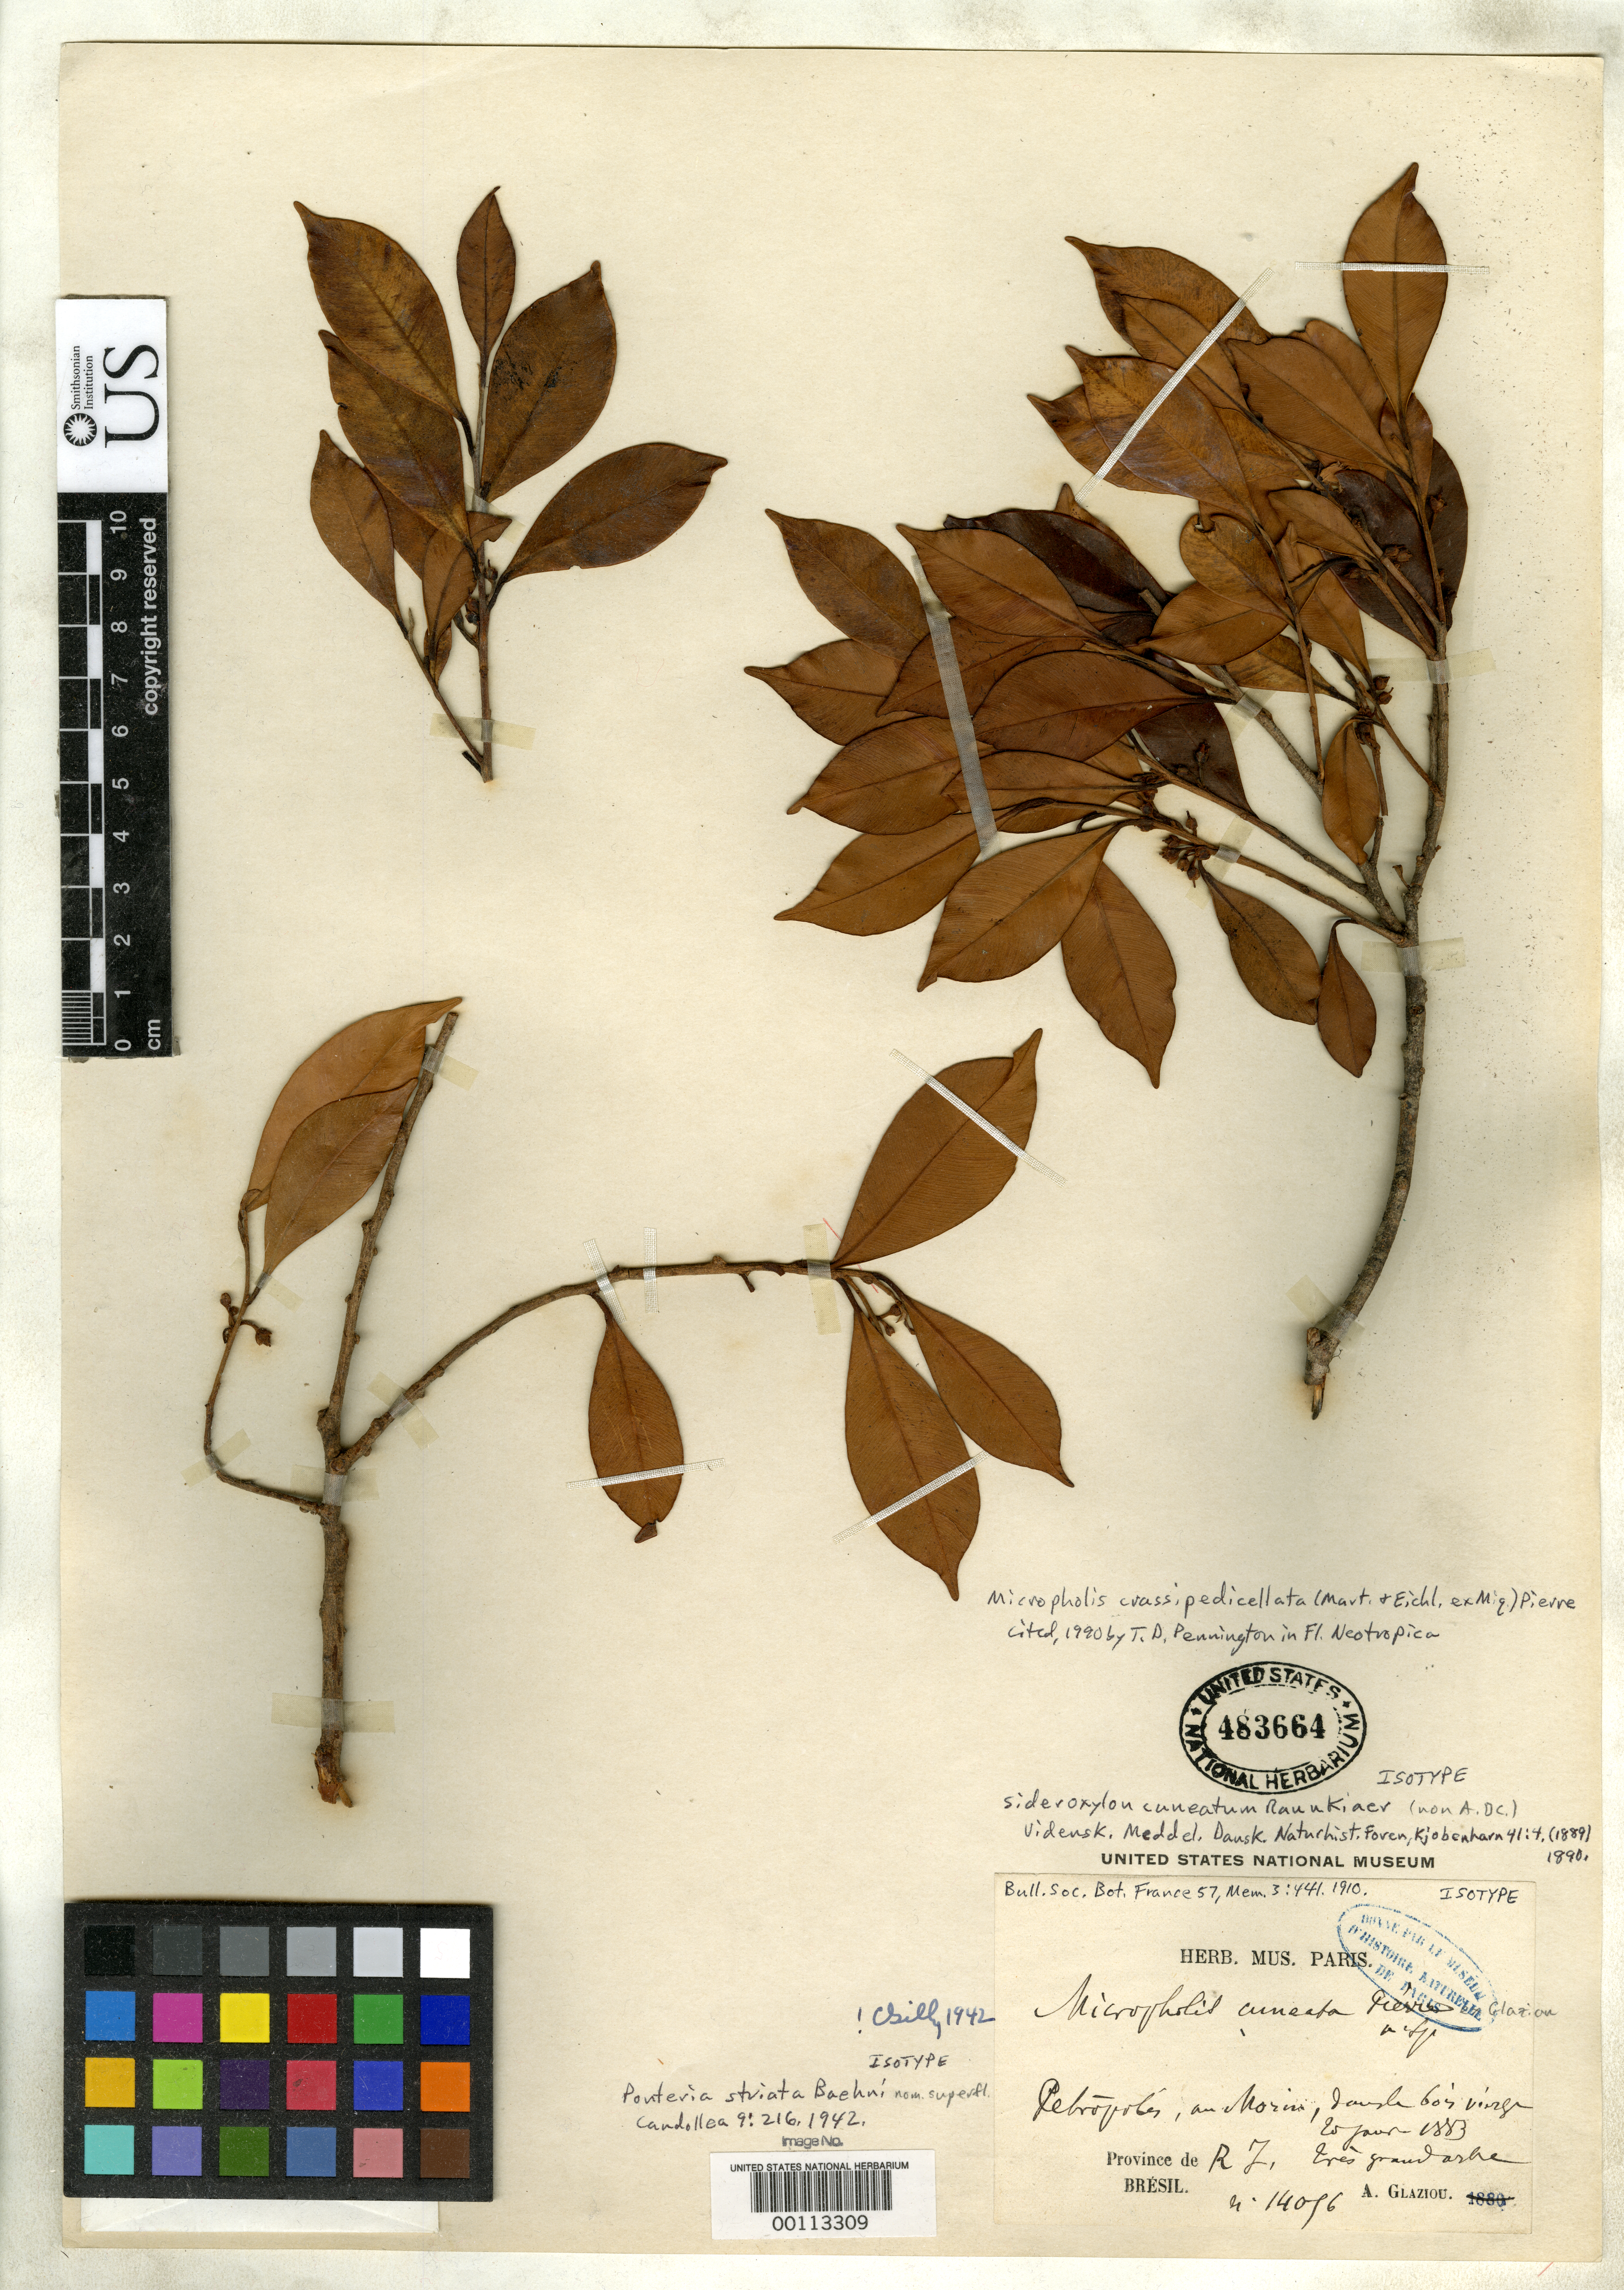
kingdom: Plantae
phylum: Tracheophyta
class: Magnoliopsida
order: Ericales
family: Sapotaceae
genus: Sideroxylon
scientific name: Sideroxylon cuneatum Raunk., nom. illeg.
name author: Raunk.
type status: Type Collection; Isotype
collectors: A. F. M. Glaziou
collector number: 14056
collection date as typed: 20 Jan 1883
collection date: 1883-01-20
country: Brazil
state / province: Rio de Janeiro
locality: Petropolis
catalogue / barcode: US 483664